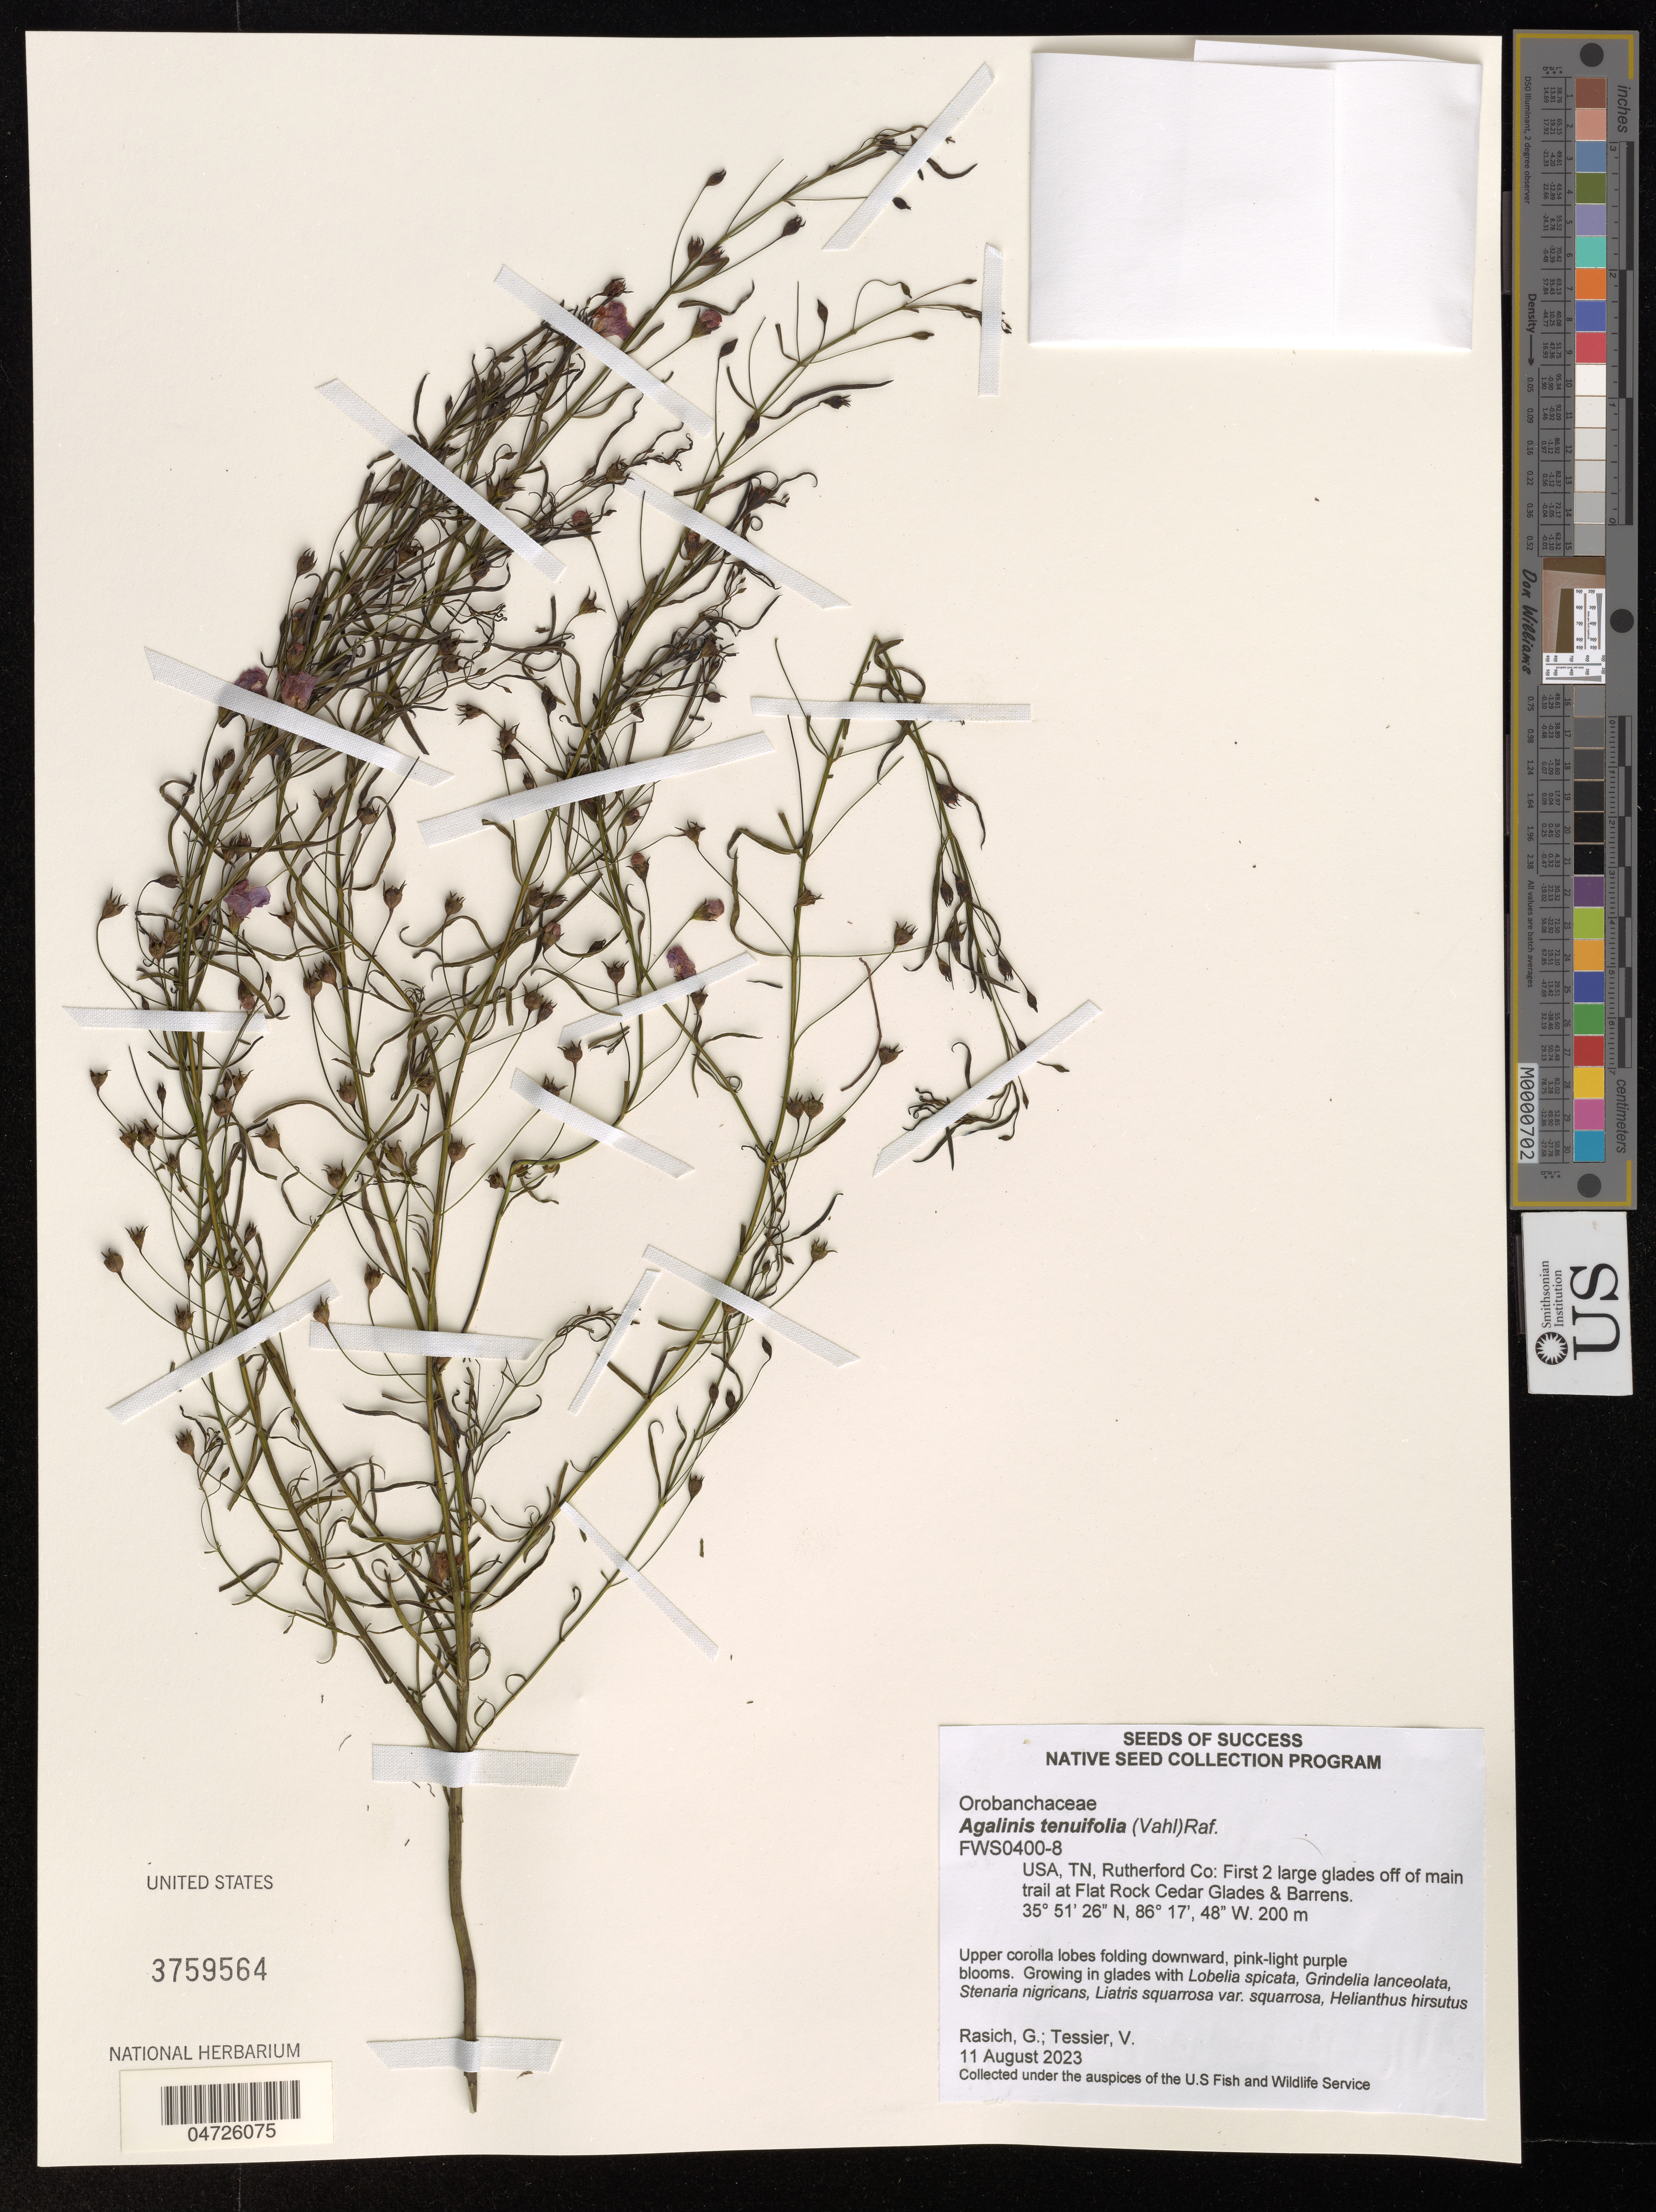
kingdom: Plantae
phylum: Tracheophyta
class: Magnoliopsida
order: Lamiales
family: Orobanchaceae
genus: Agalinis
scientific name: Agalinis tenuifolia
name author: (Vahl) Raf.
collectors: G. Rasich & V. Tessier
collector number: FWS0400-8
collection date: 2023-08-11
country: United States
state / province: Tennessee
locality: Rutherford Co: First 2 large glades off of main trail at Flat Rock Cedar Glades & Barrens.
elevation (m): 200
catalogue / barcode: US 3759564